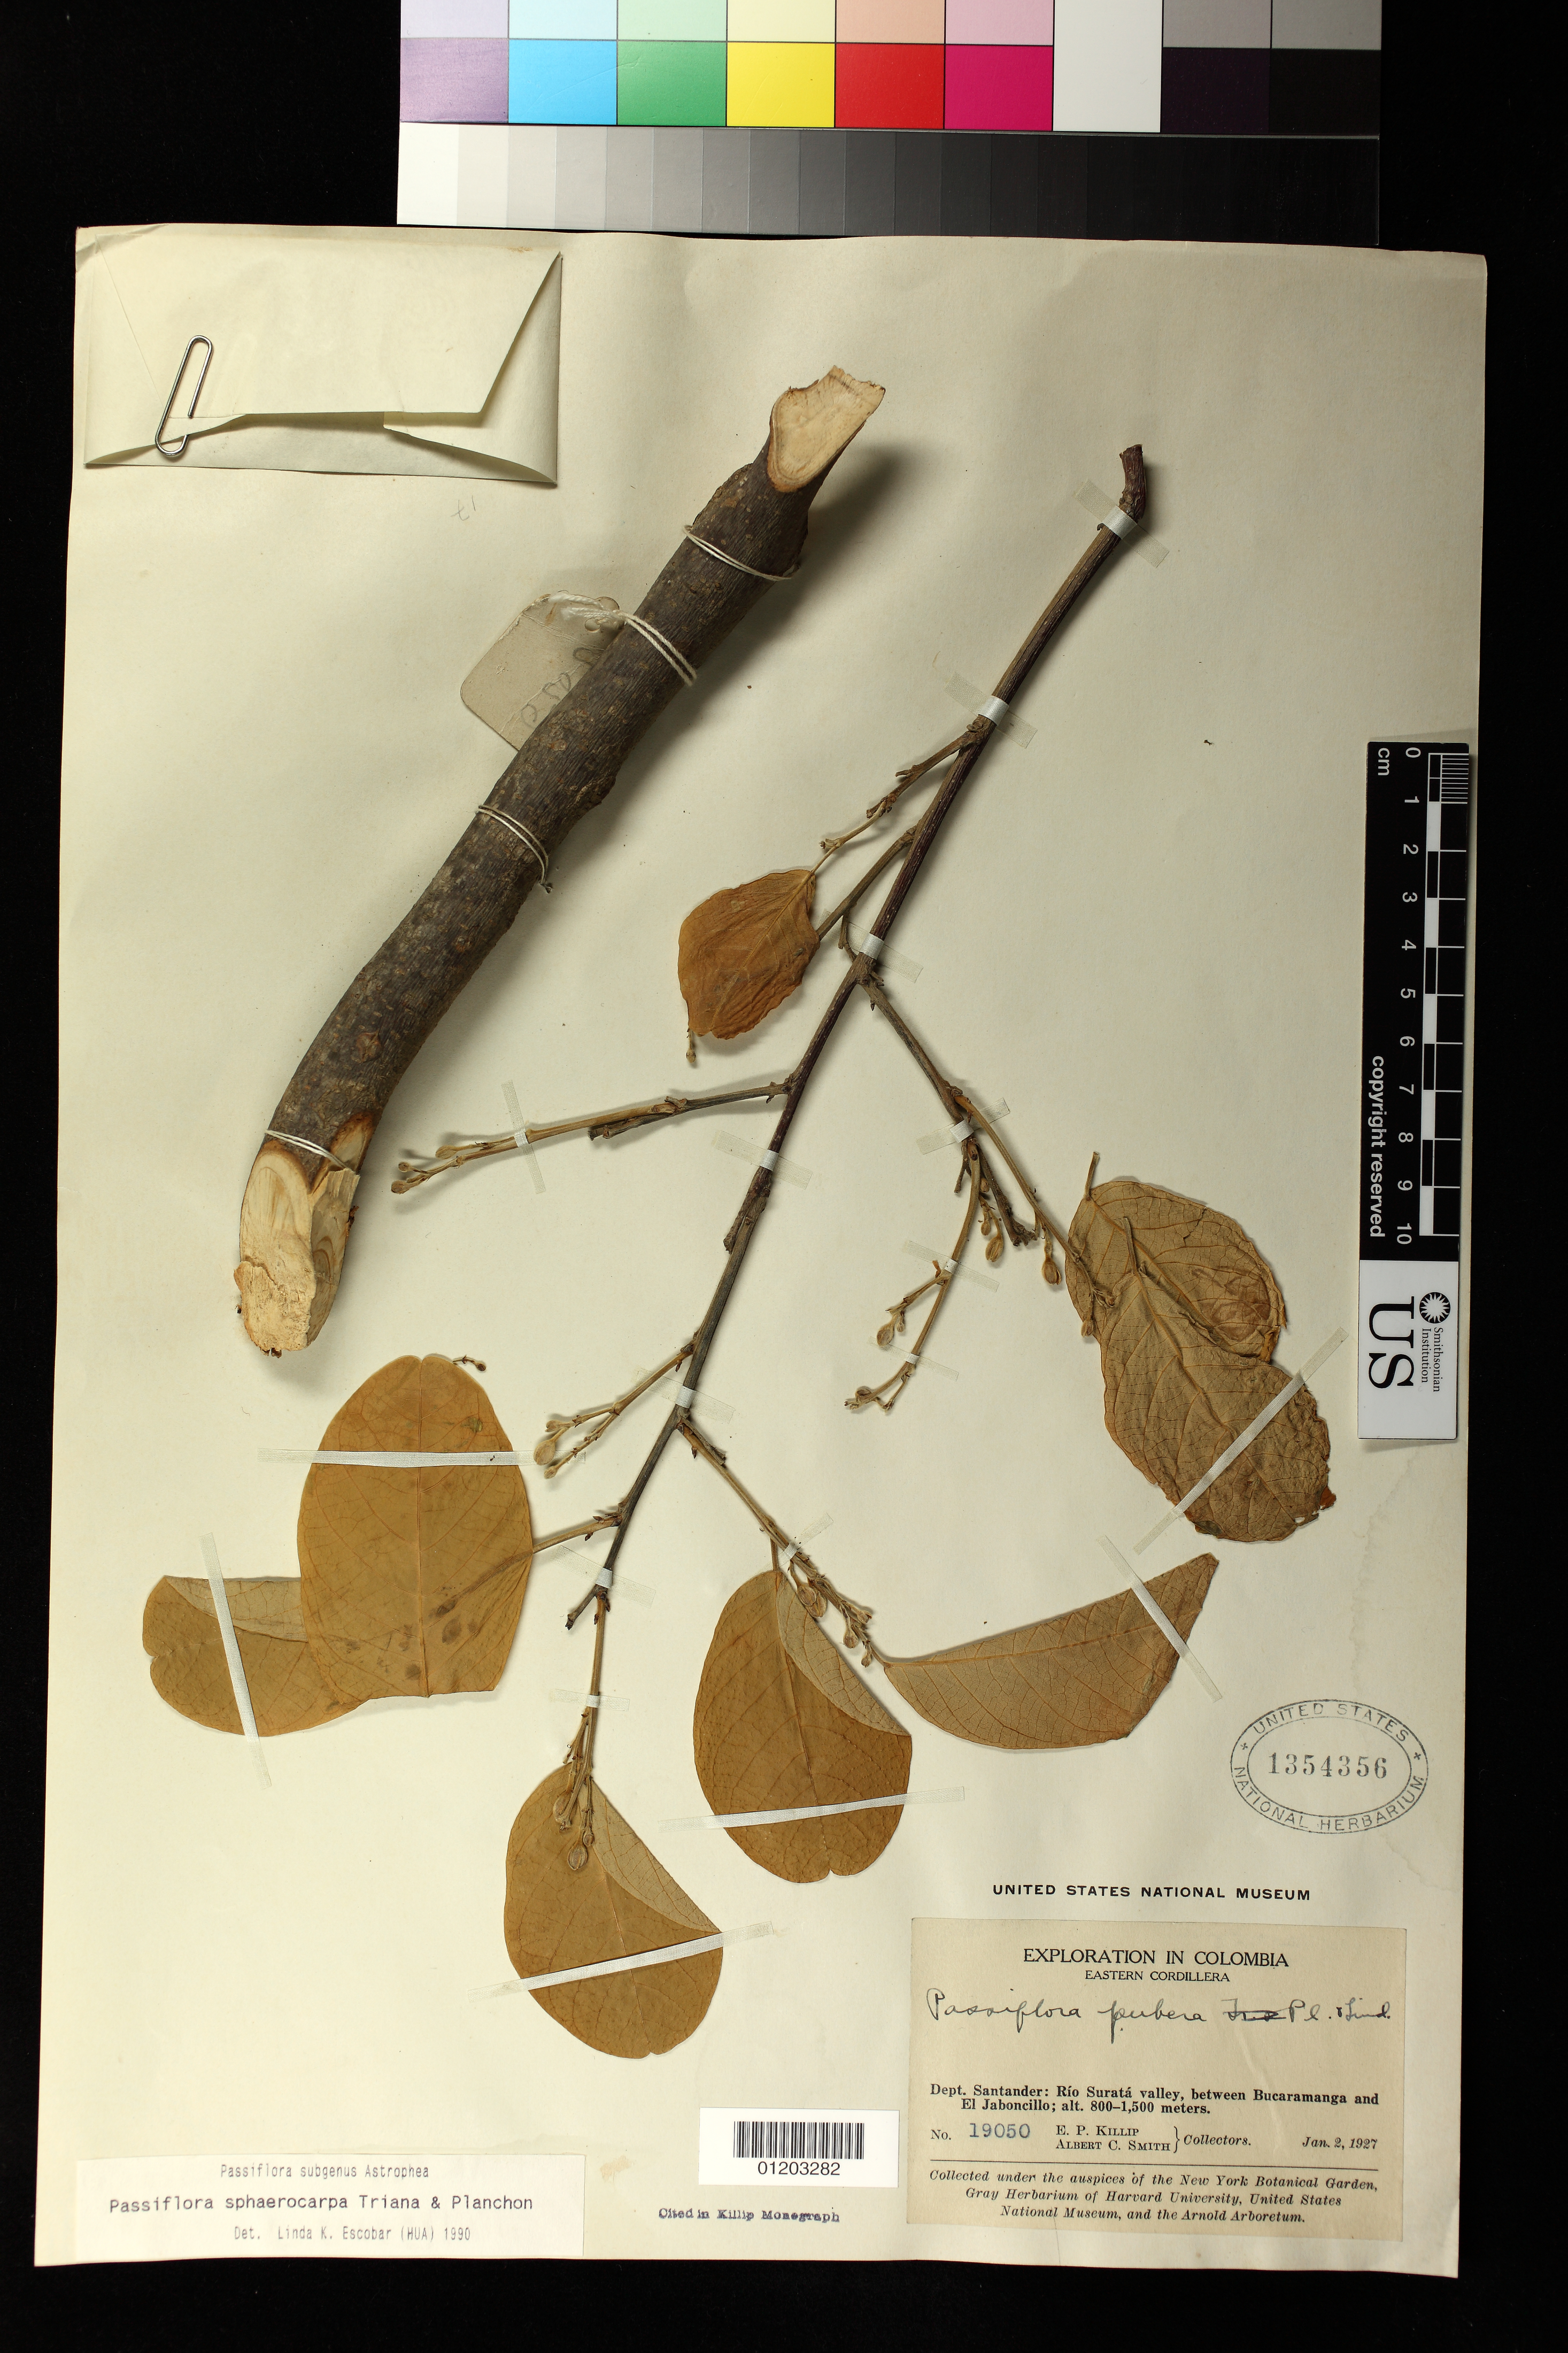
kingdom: Plantae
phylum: Tracheophyta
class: Magnoliopsida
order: Malpighiales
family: Passifloraceae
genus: Passiflora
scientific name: Passiflora sphaerocarpa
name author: Triana & Planch.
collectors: E. P. Killip & A. C. Smith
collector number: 19050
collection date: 1927-01-02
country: Colombia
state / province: Santander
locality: Rio Surata valley, between Bucaramanga and El Jaboncillo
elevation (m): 244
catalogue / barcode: US 1354356